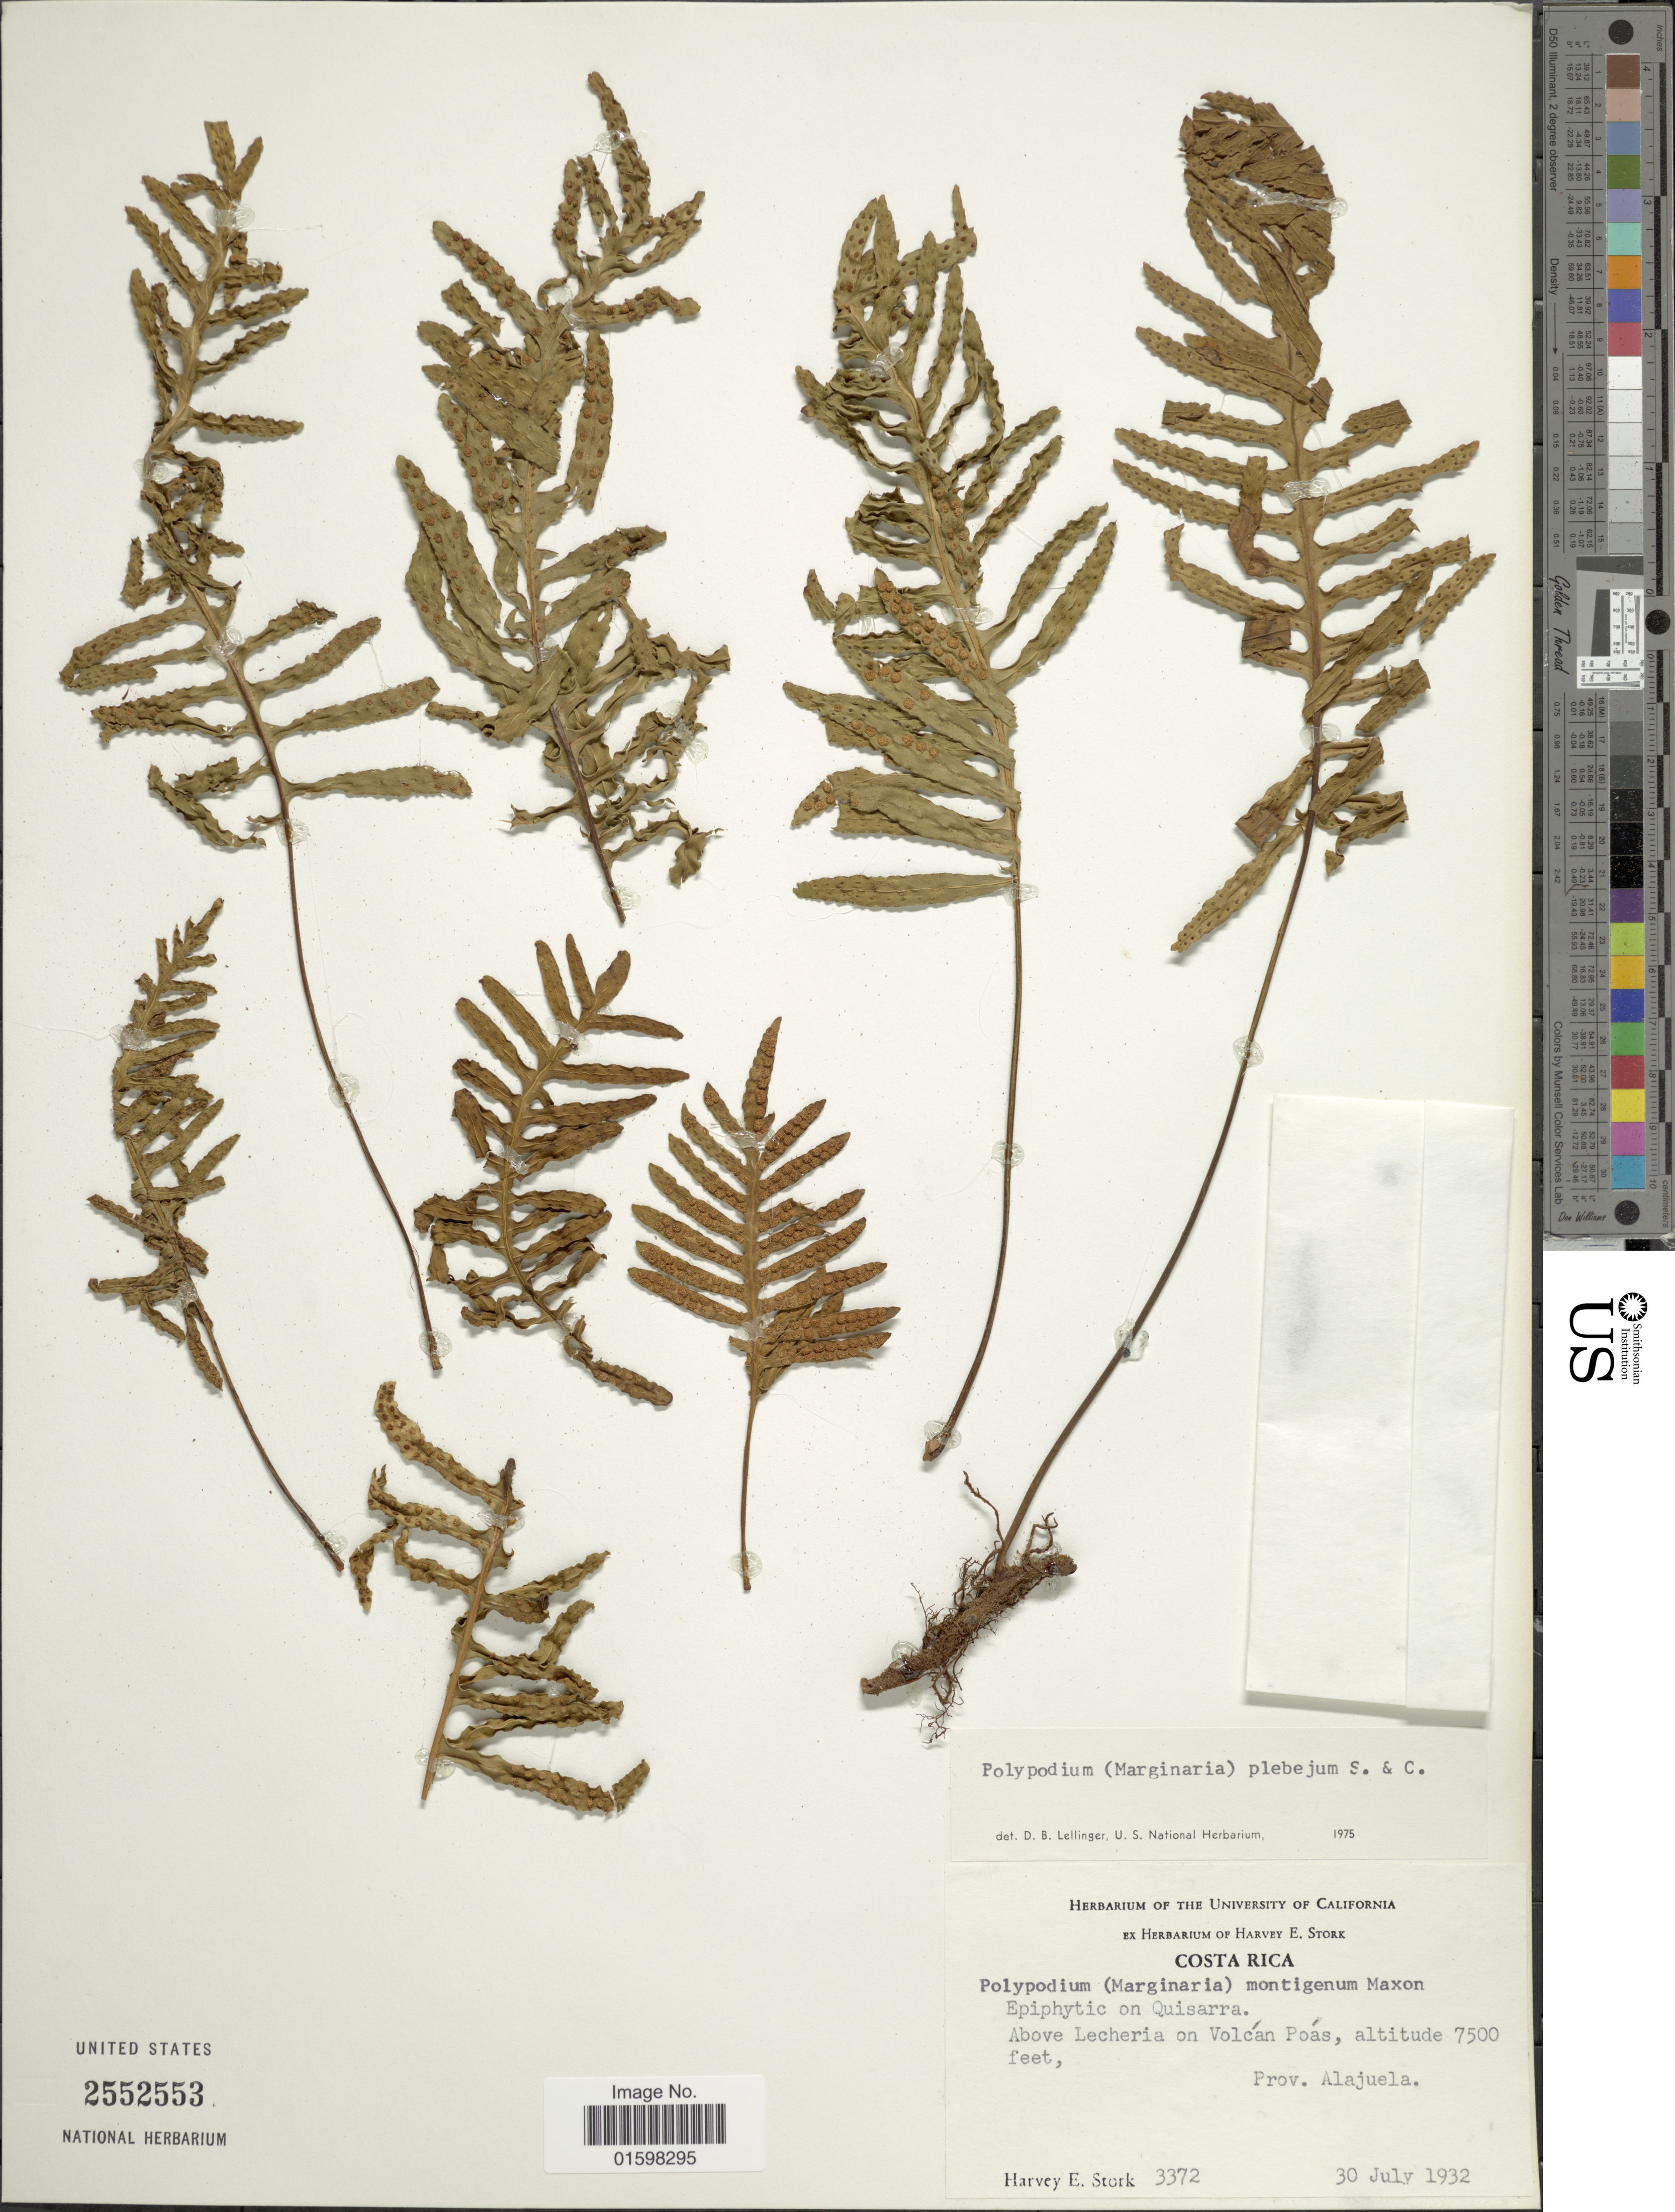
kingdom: Plantae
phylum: Tracheophyta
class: Polypodiopsida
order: Polypodiales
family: Polypodiaceae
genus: Pleopeltis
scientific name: Pleopeltis plebeia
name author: (Schltdl. ex Cham.) A.R. Sm. & Tejero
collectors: H. E. Stork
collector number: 3372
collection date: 1932-07-30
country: Costa Rica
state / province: Alajuela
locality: Epipohyte on Quesarra. Above Lecheria on Volcan Poas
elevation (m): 2286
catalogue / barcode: US 2552553